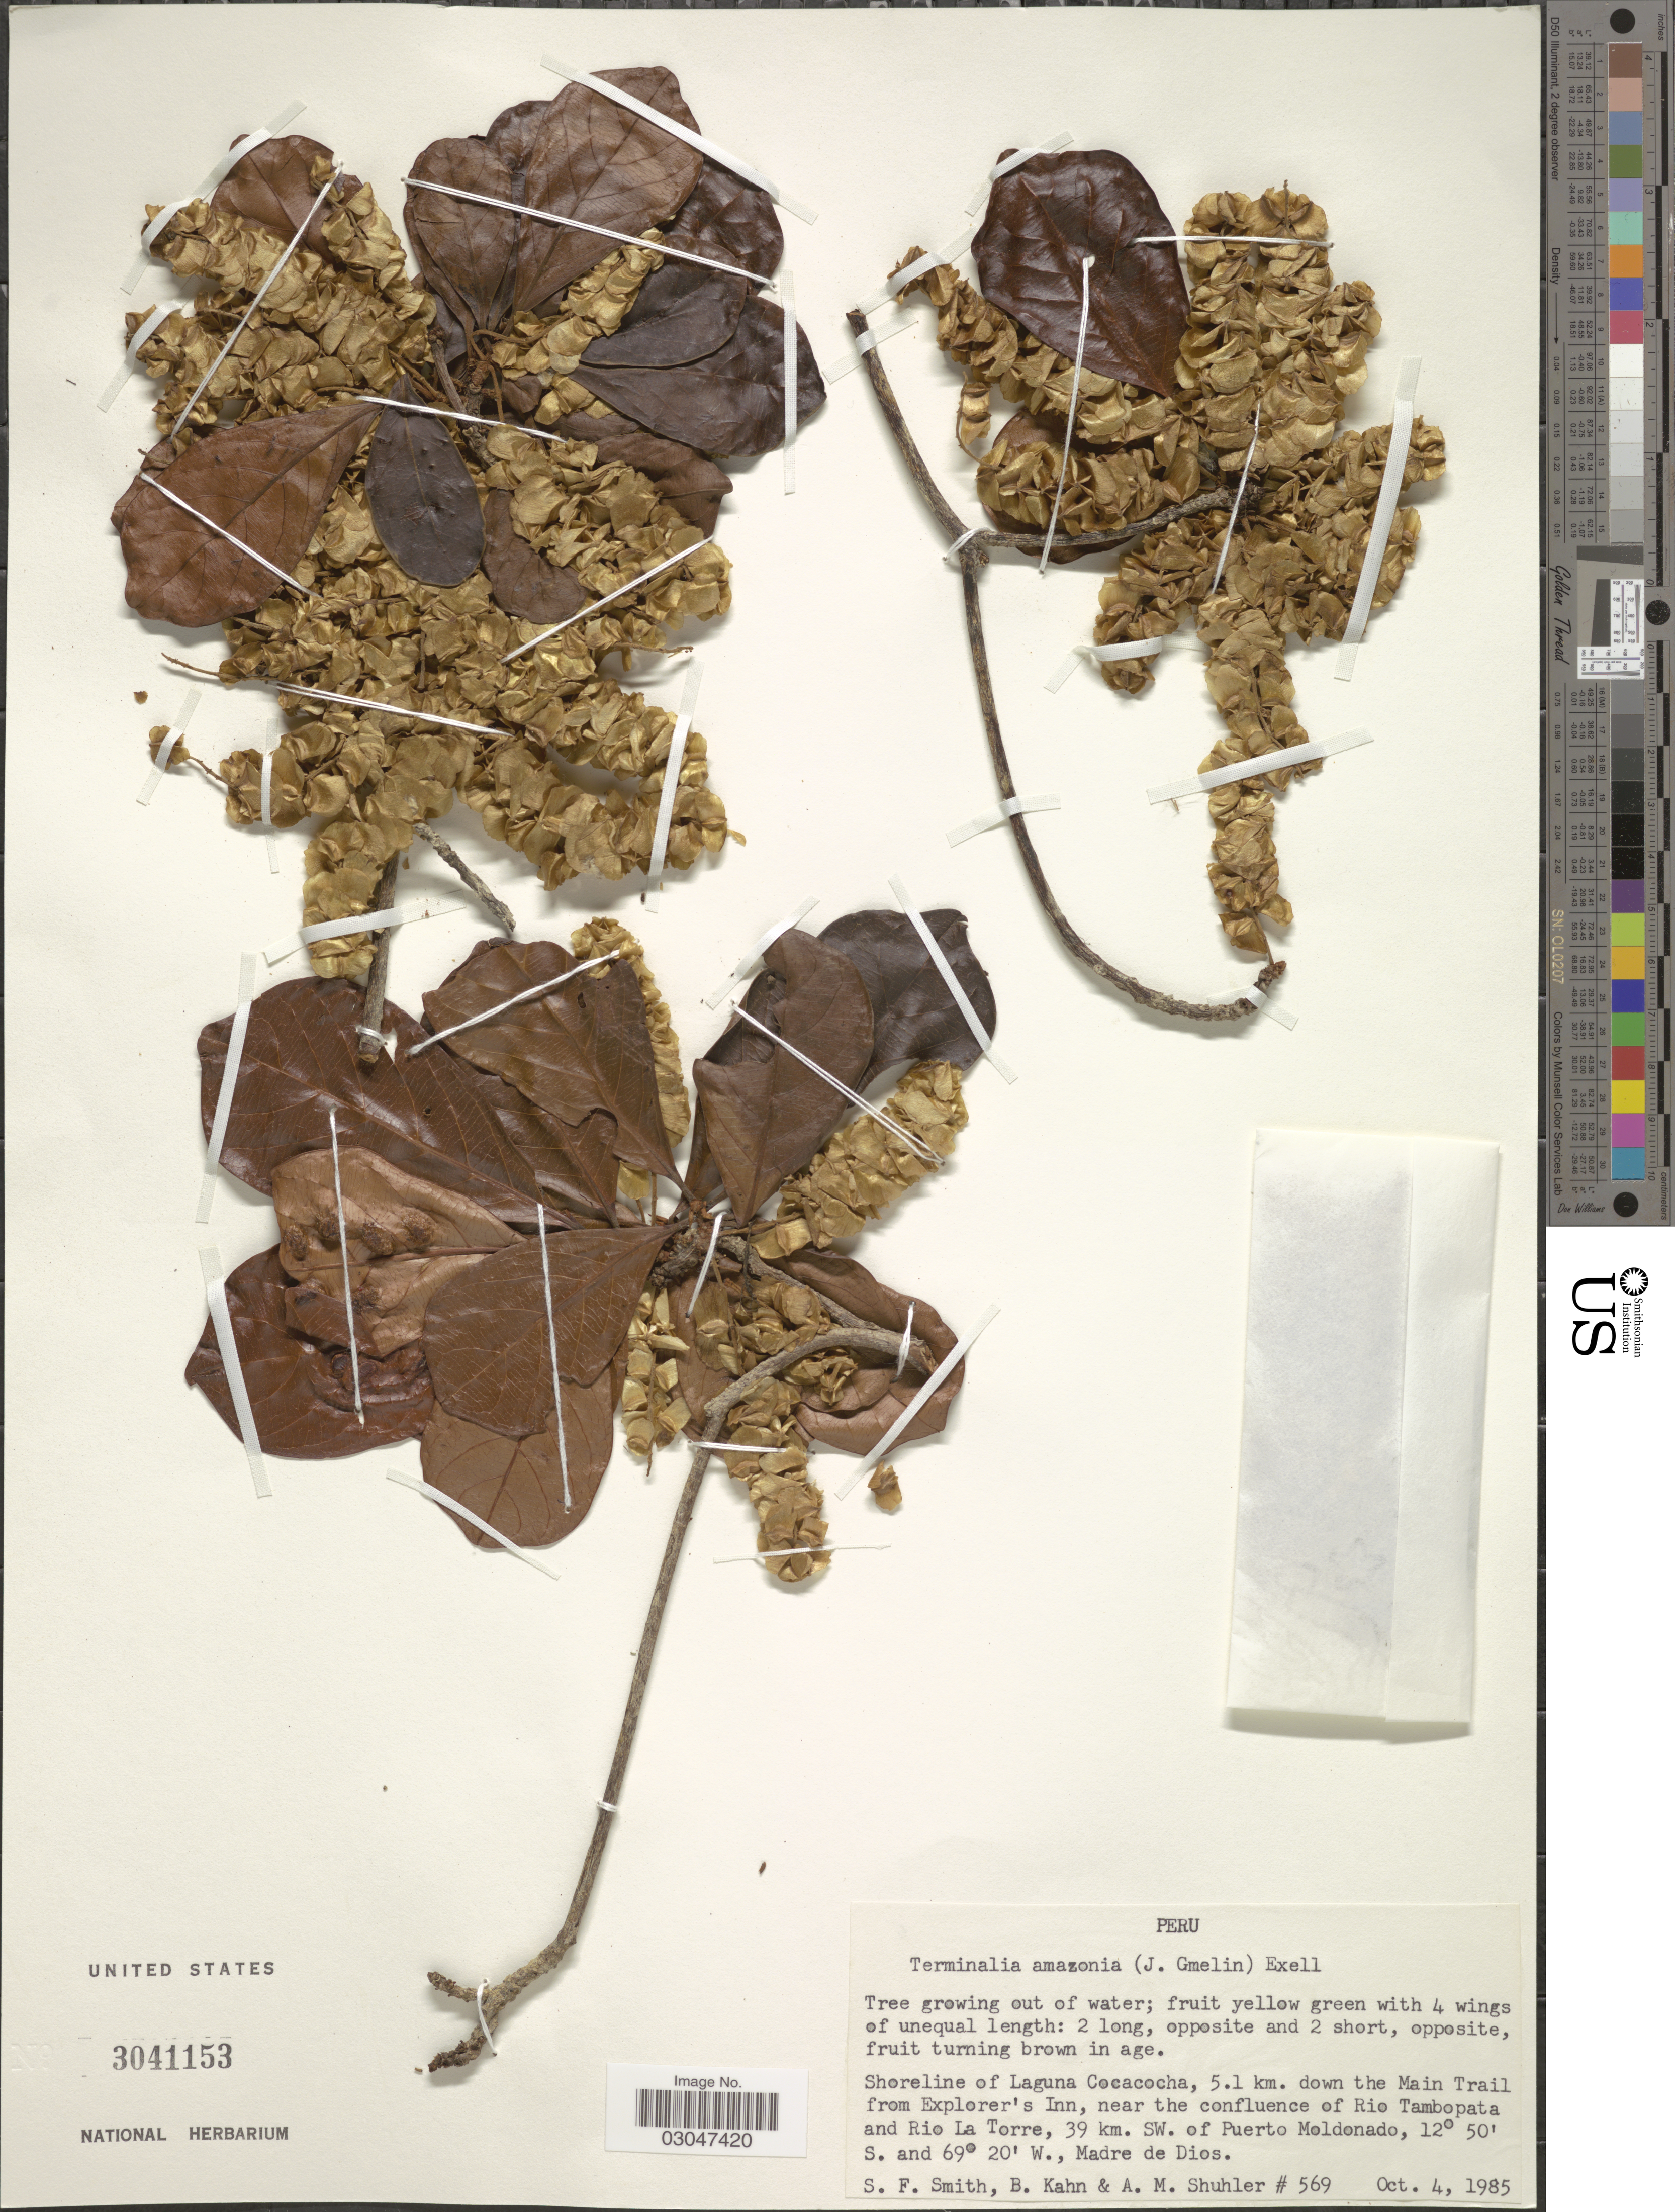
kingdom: Plantae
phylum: Tracheophyta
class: Magnoliopsida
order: Myrtales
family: Combretaceae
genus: Terminalia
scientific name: Terminalia amazonia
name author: (J.F. Gmel.) Exell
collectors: S.F. Smith, B. Kahn & A. Shuhler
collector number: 569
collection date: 1985-10-04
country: Peru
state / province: Madre de Dios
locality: Shoreline of Laguna Cocacocha, 5.1 km. down the Main Trail from Explorer's Inn, near the confluence of Rio Tambopata and Rio La Torre, 39 km. SW. of Puerto Moldonado.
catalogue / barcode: US 3041153